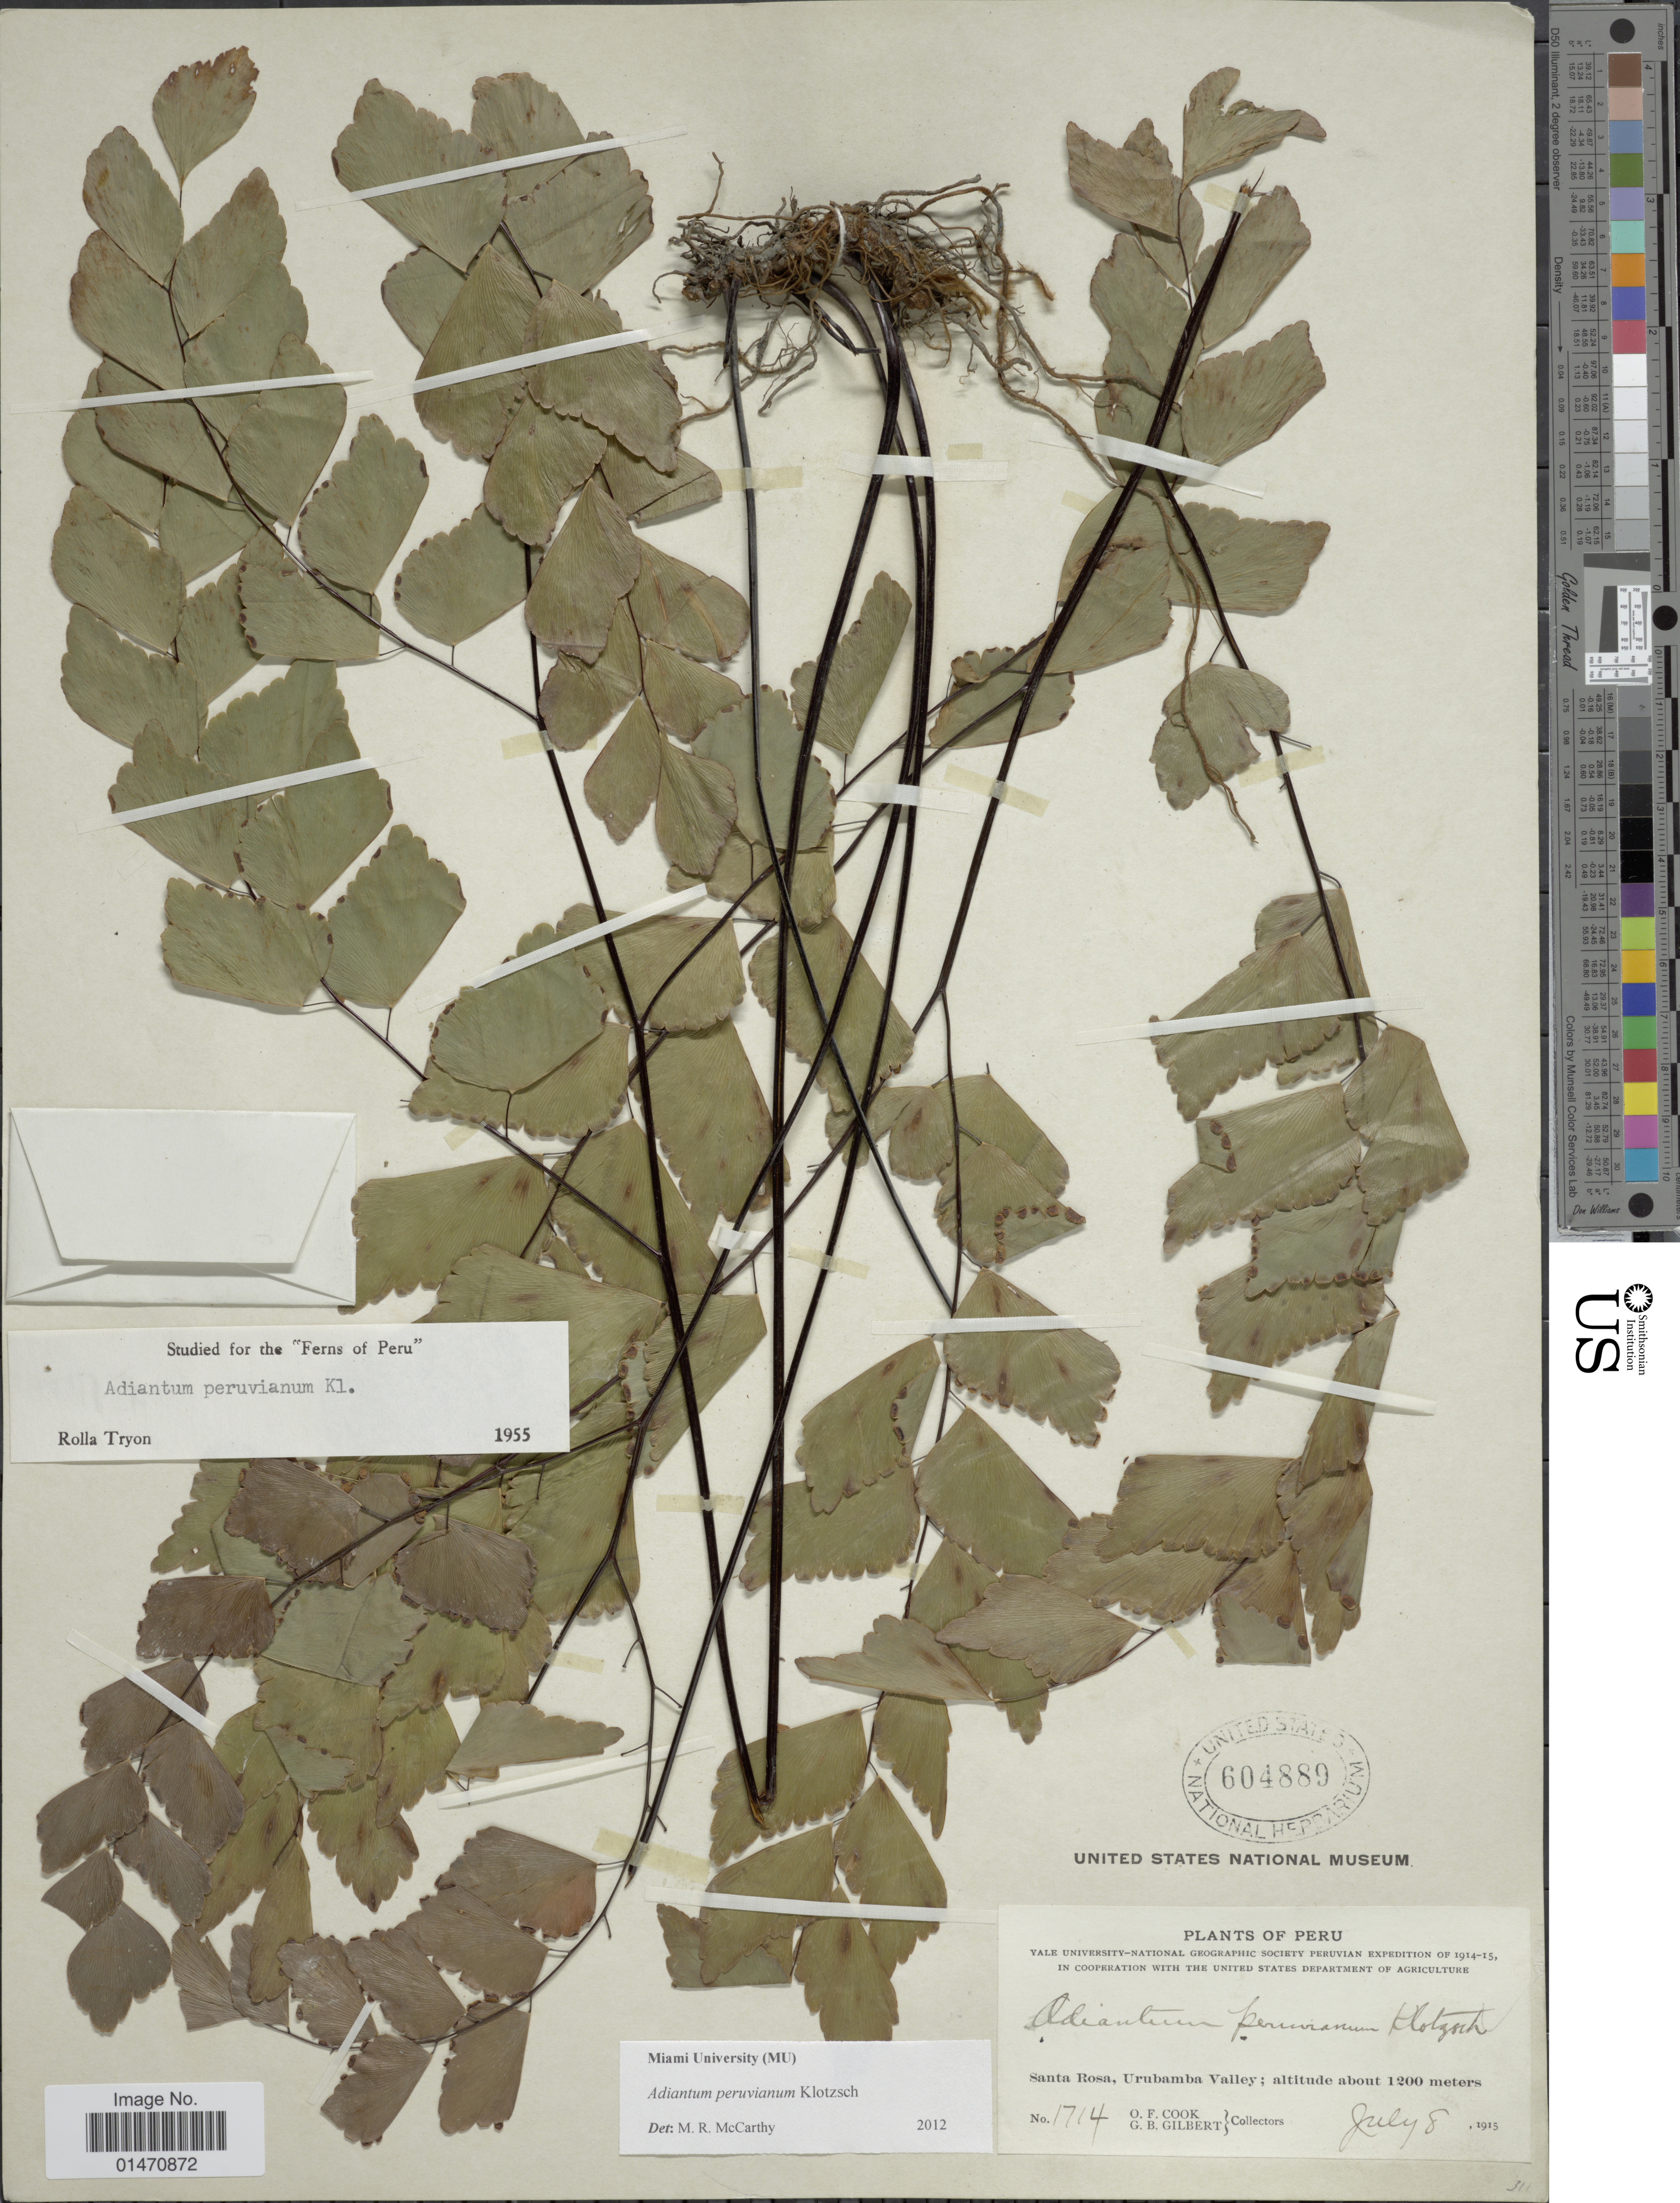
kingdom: Plantae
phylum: Tracheophyta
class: Polypodiopsida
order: Polypodiales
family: Pteridaceae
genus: Adiantum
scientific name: Adiantum peruvianum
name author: Klotzsch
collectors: O. F. Cook & G. B. Gilbert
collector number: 1714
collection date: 1915-07-08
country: Peru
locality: Santa Rosa, Urubamba Valley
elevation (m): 1200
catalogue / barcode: US 604889